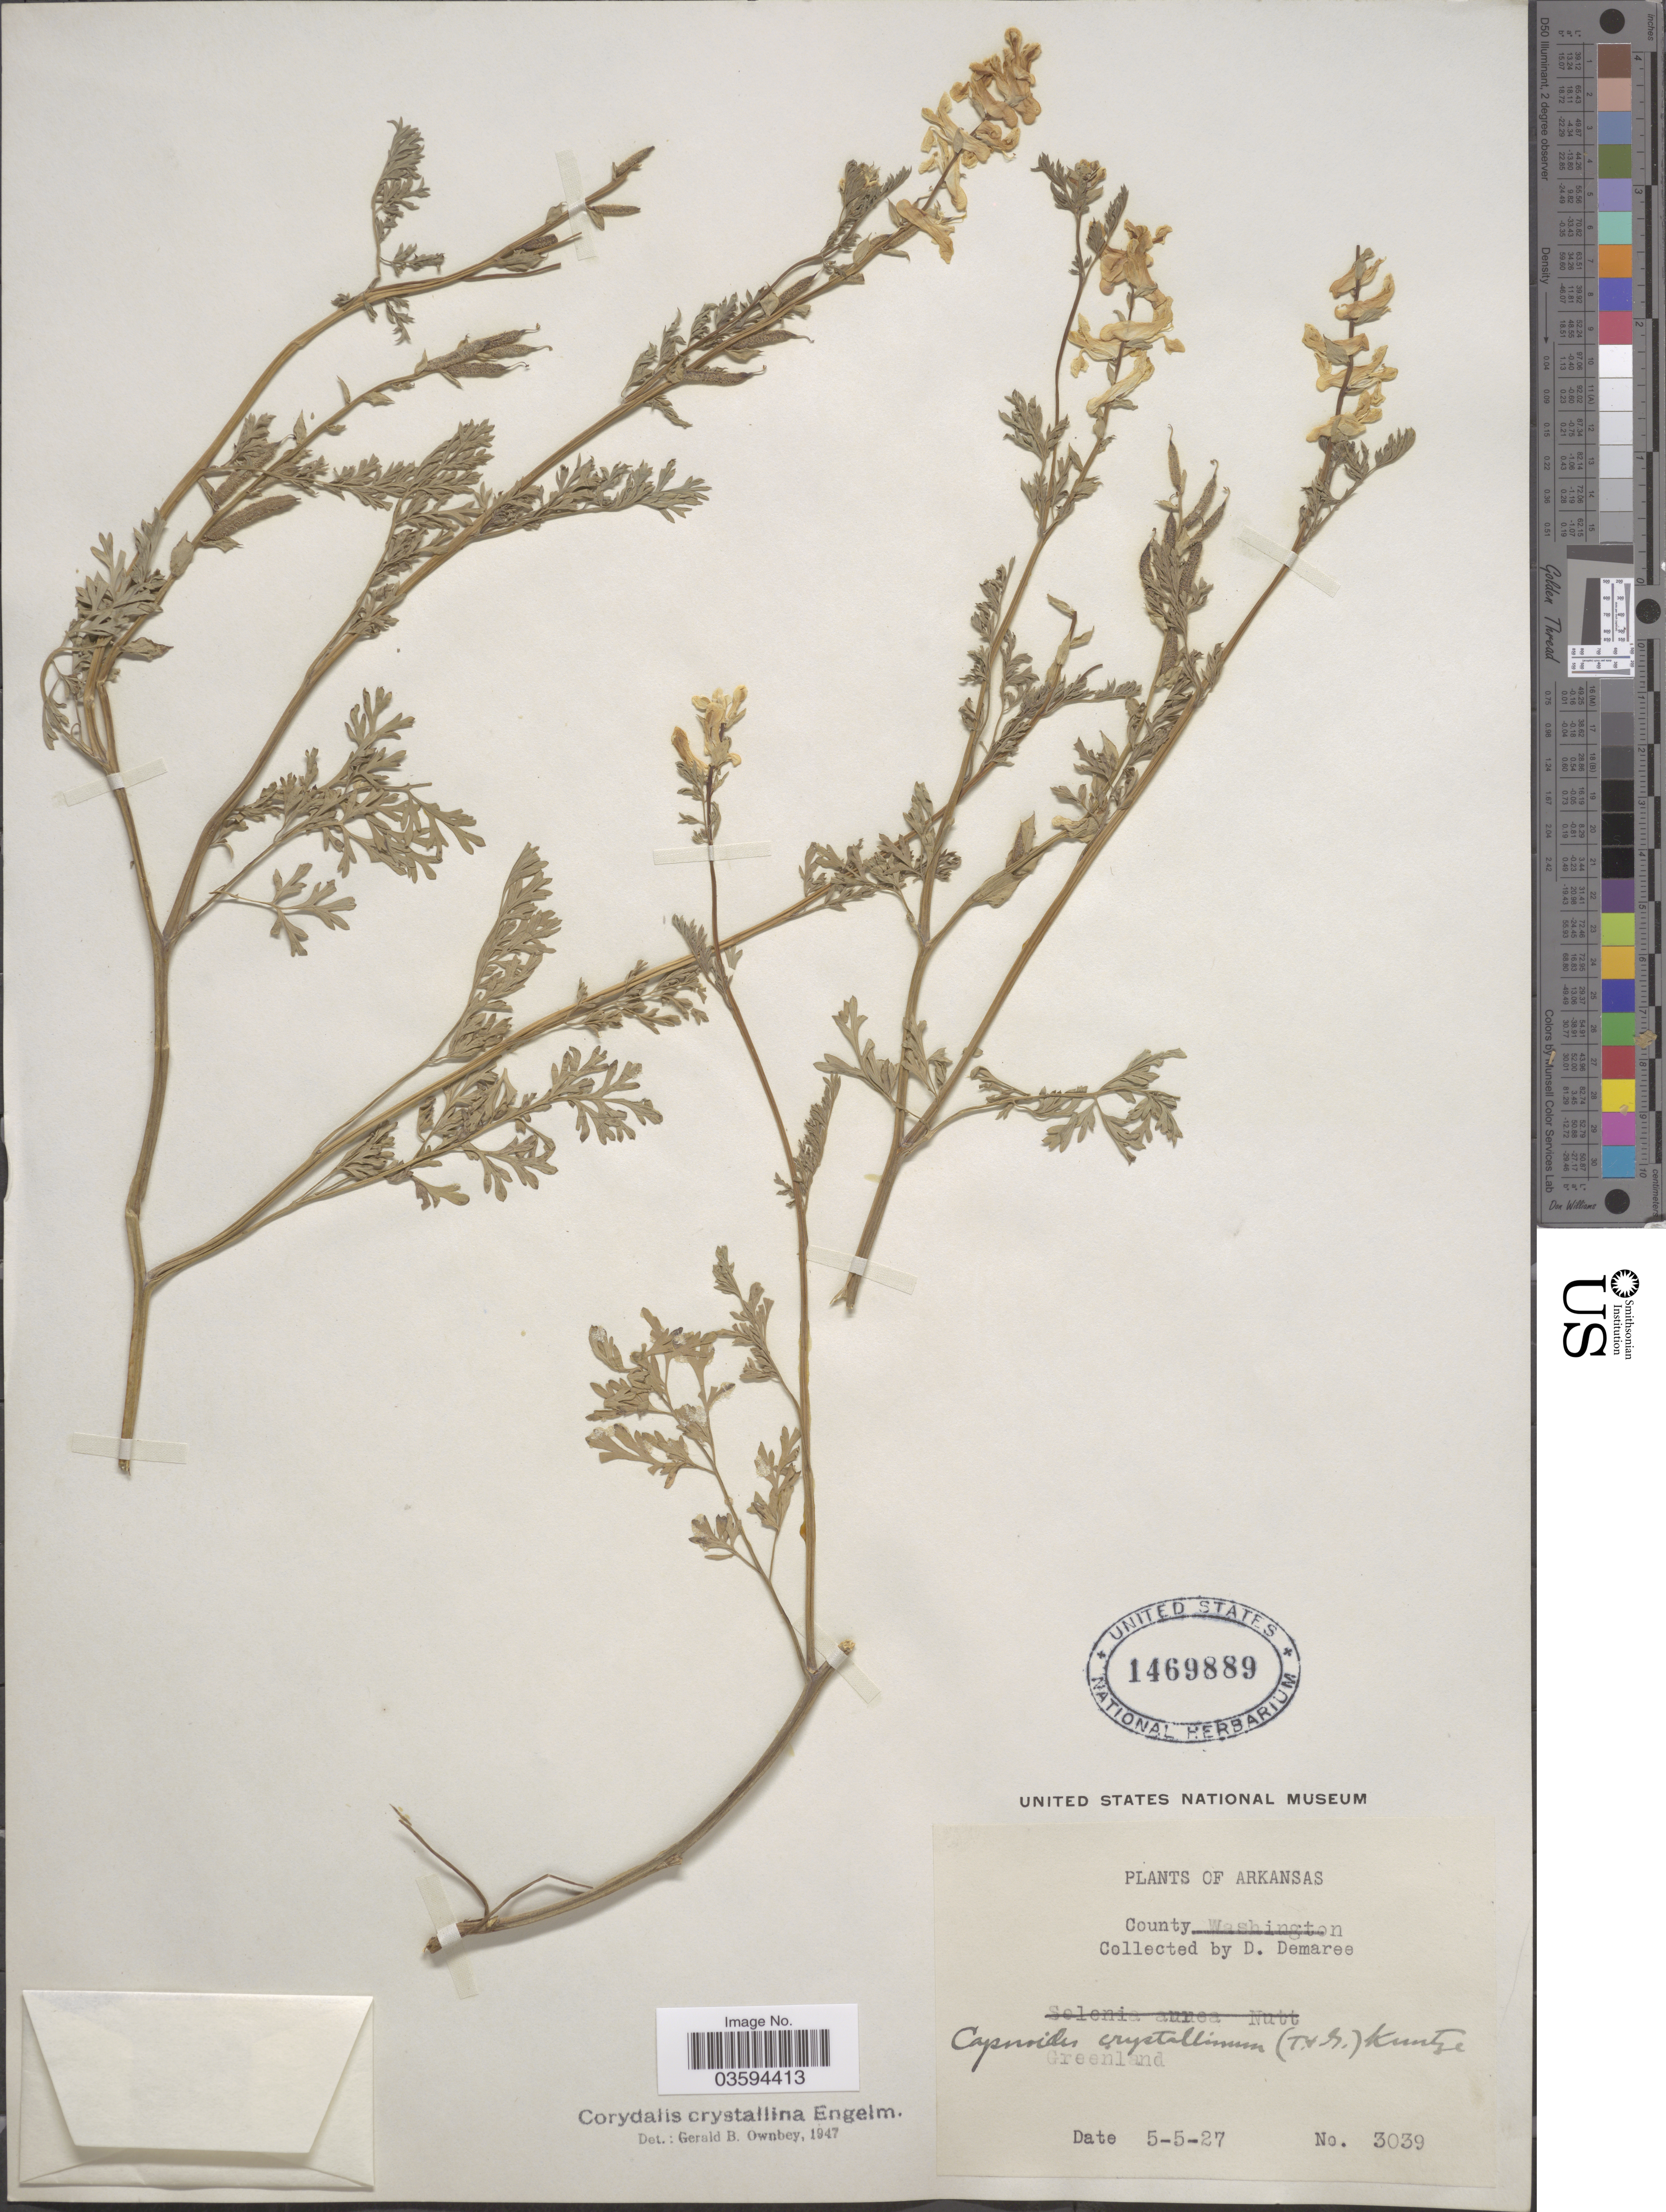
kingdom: Plantae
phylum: Tracheophyta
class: Magnoliopsida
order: Ranunculales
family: Papaveraceae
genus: Corydalis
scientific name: Corydalis crystallina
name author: (Engelm. ex A. Gray) Torr. & A. Gray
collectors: D. Demaree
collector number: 3039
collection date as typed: Transcribed d/m/y: 5/5/27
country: United States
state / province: Arkansas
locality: Greenland.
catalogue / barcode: US 1469889